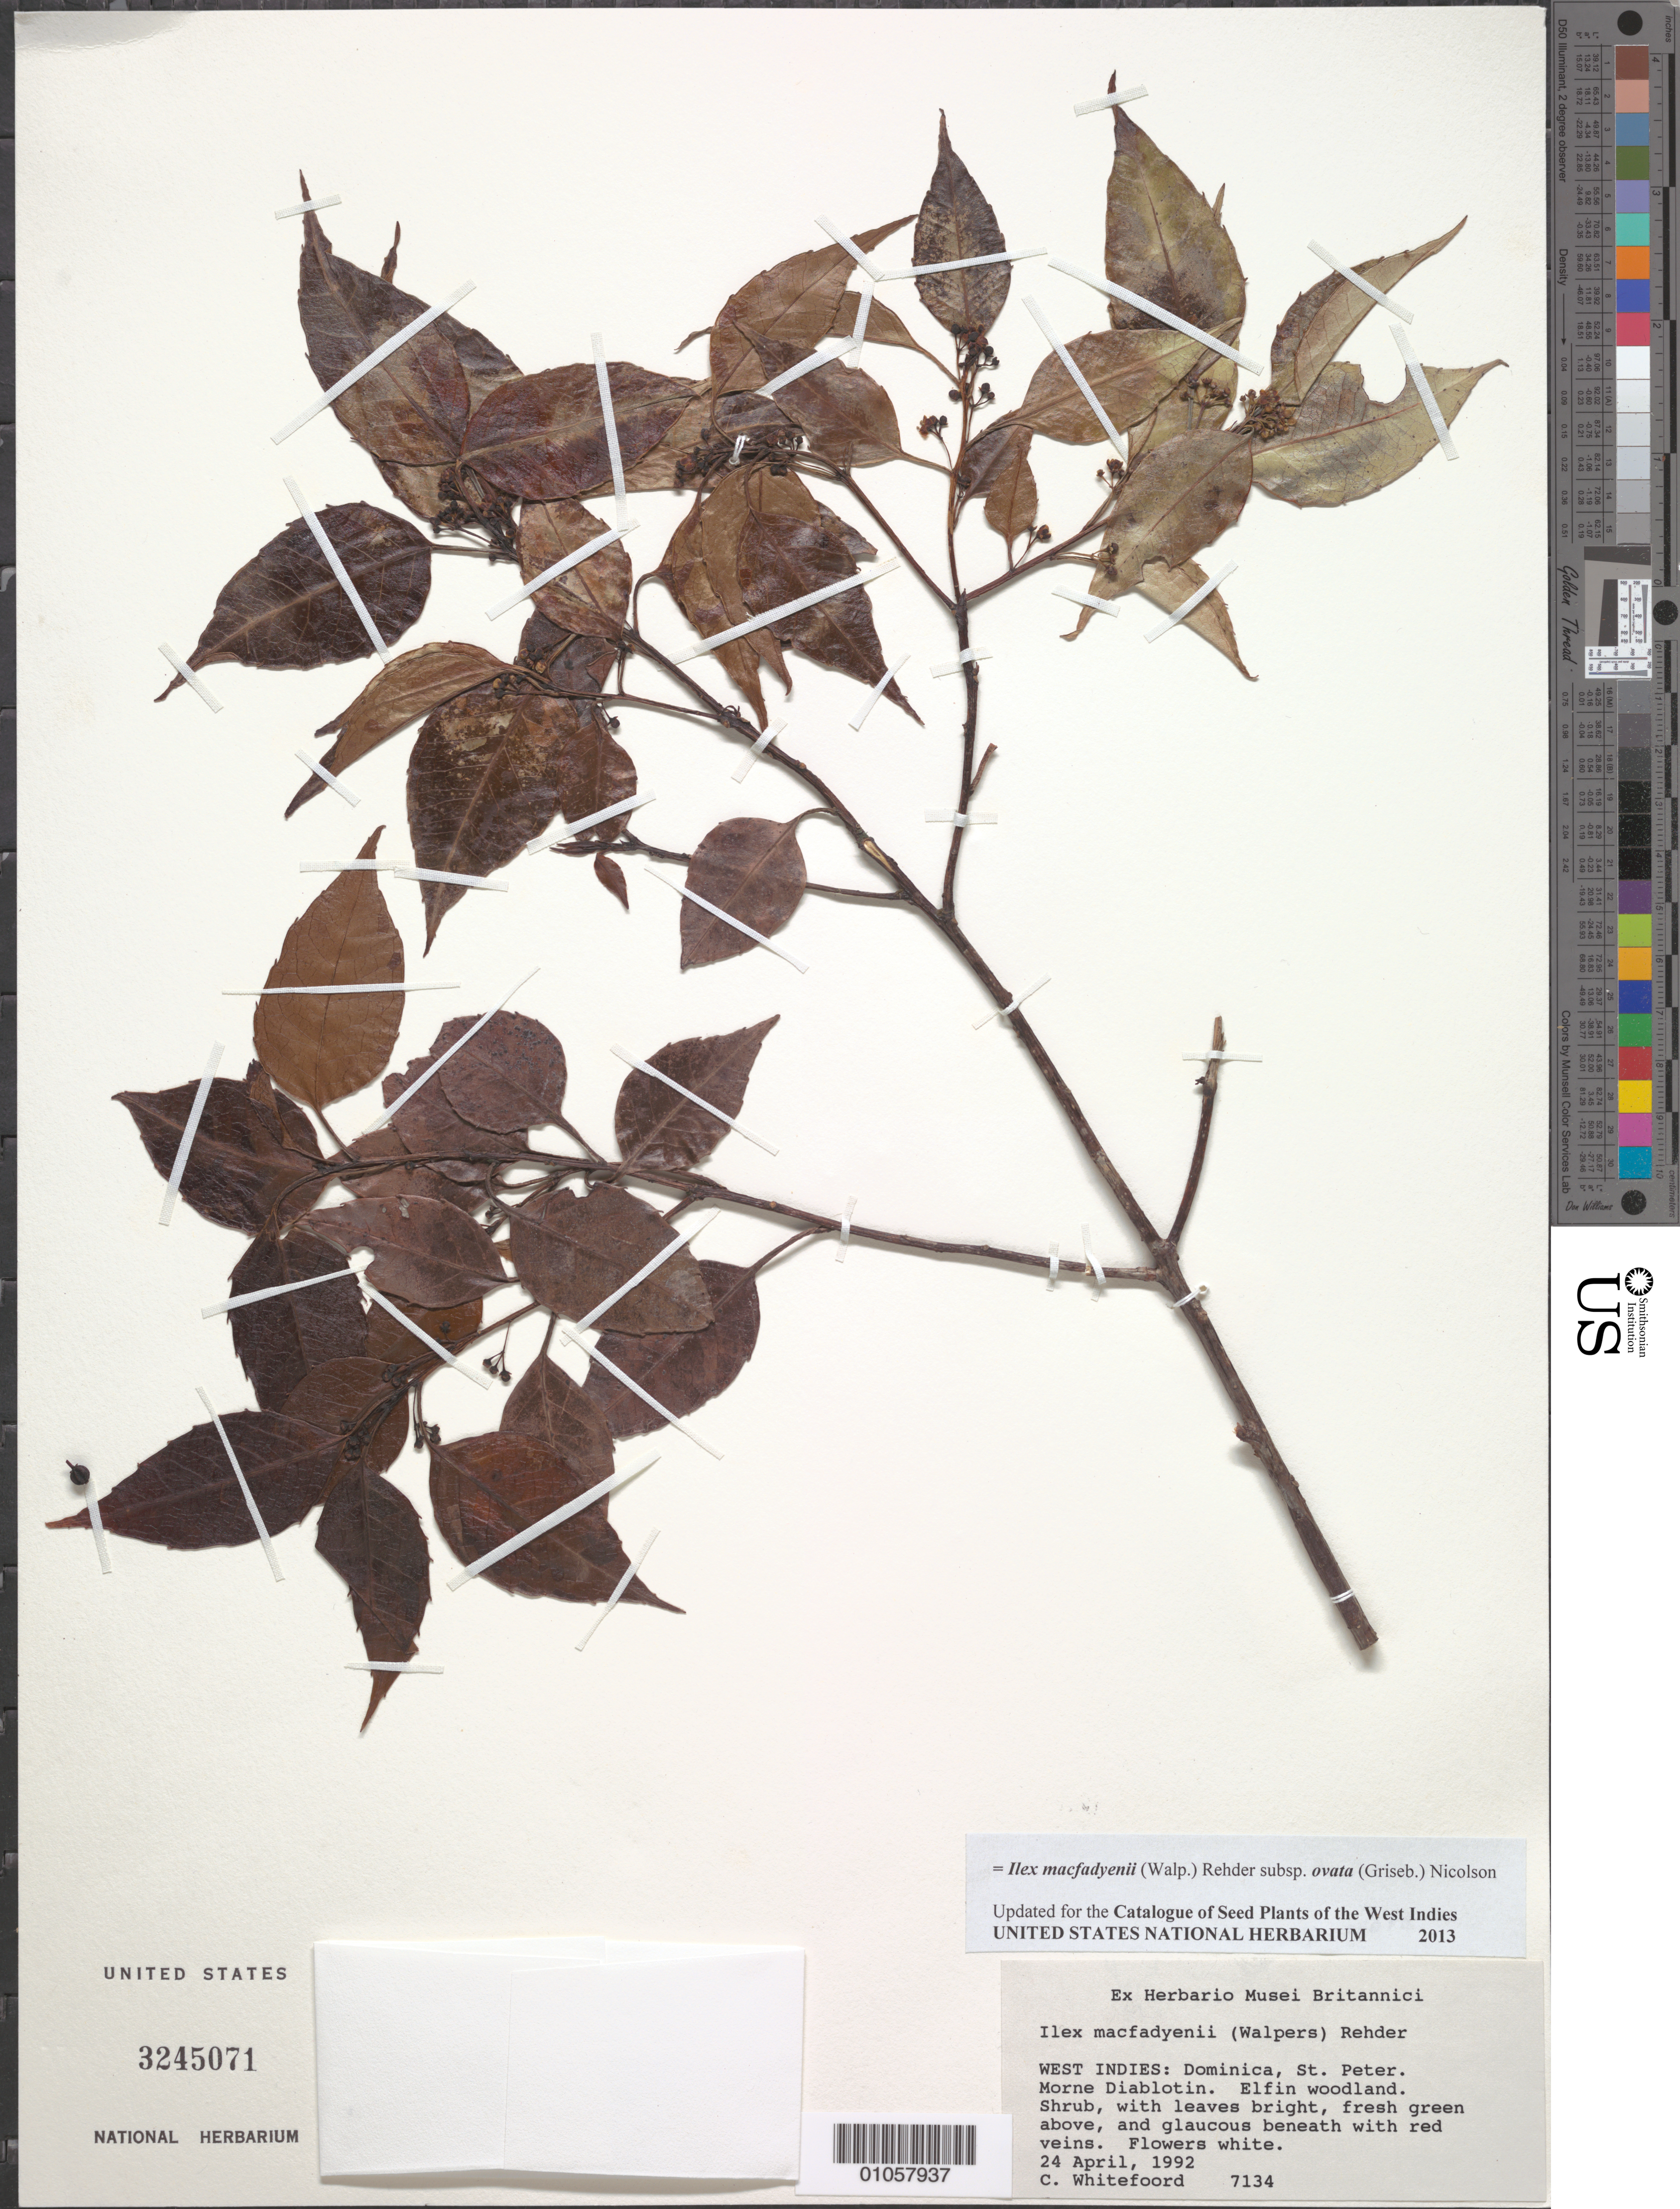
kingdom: Plantae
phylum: Tracheophyta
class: Magnoliopsida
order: Aquifoliales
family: Aquifoliaceae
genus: Ilex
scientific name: Ilex macfadyenii subsp. ovata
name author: (Griseb.) Nicolson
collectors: C. Whitefoord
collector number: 7134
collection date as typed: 24 Apr 1992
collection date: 1992-04-24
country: Dominica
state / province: St. Peter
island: Dominica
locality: Morne Diablotin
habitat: Elfin woodland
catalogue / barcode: US 3245071